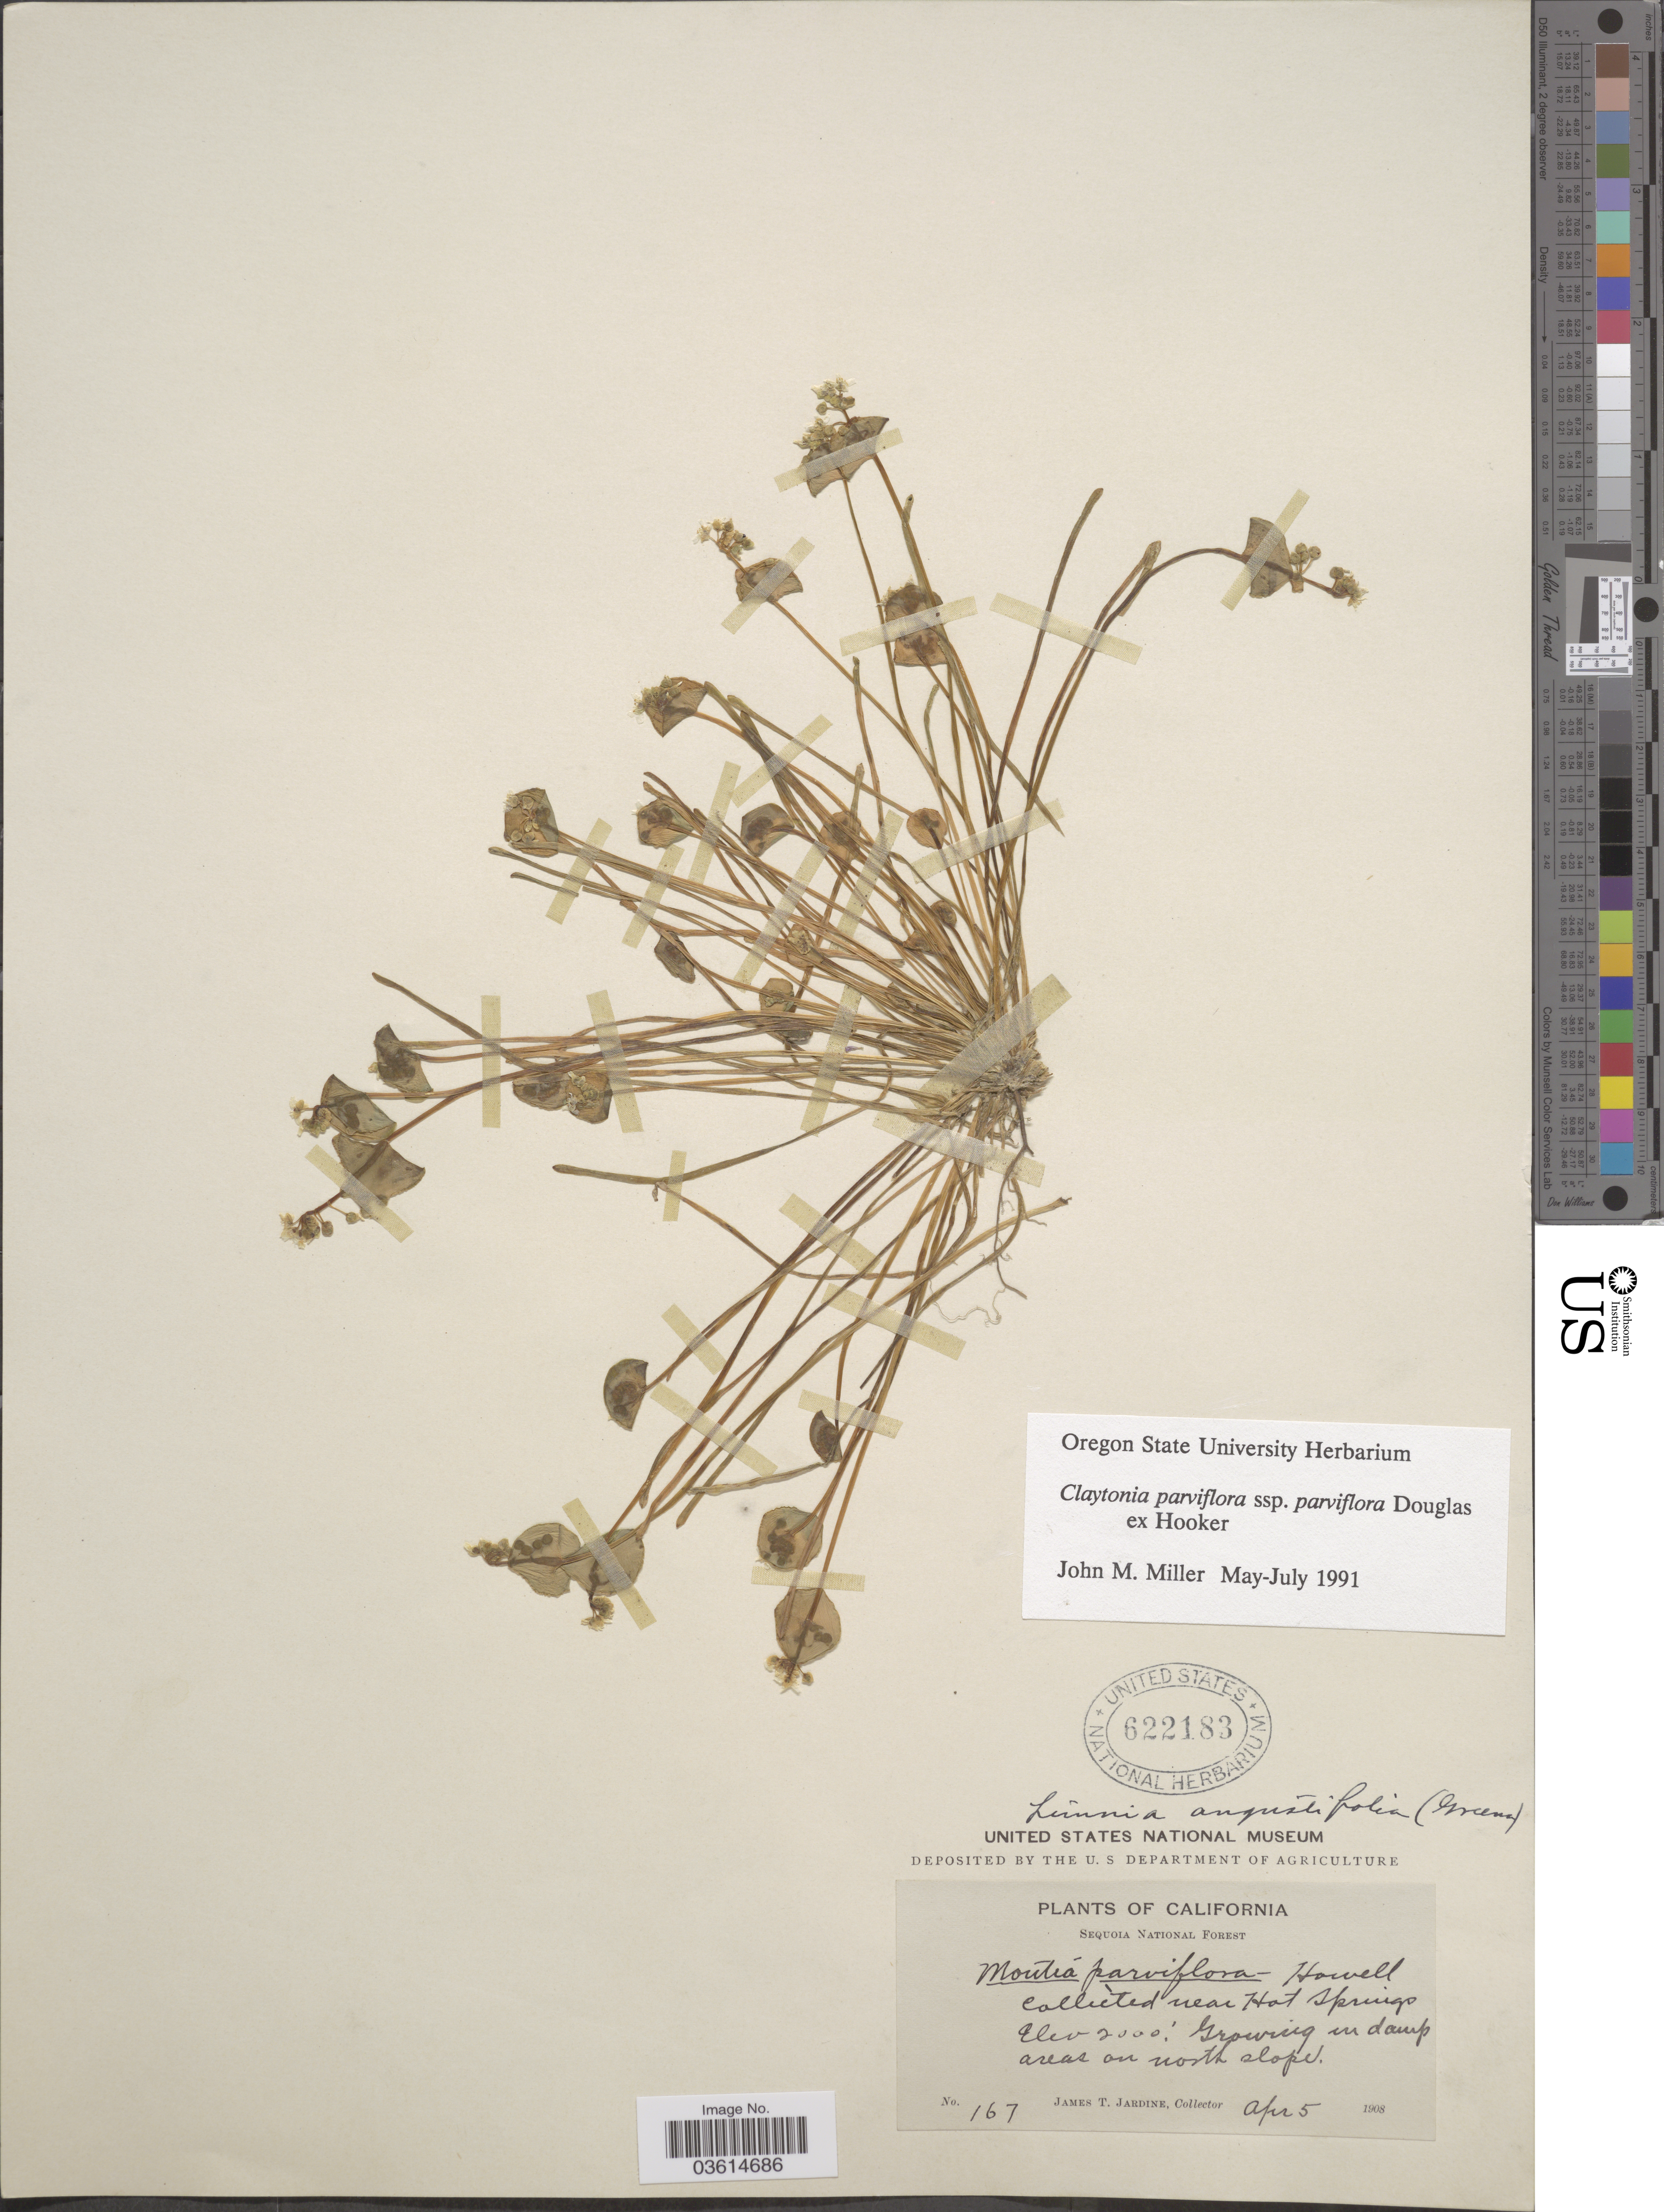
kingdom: Plantae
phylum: Tracheophyta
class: Magnoliopsida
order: Caryophyllales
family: Montiaceae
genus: Claytonia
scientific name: Claytonia parviflora subsp. parviflora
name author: Douglas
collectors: J. T. Jardine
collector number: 167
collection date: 1908-04-05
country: United States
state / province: California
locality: Sequoia National Forest. Near Hot Springs.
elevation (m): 610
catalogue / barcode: US 622183